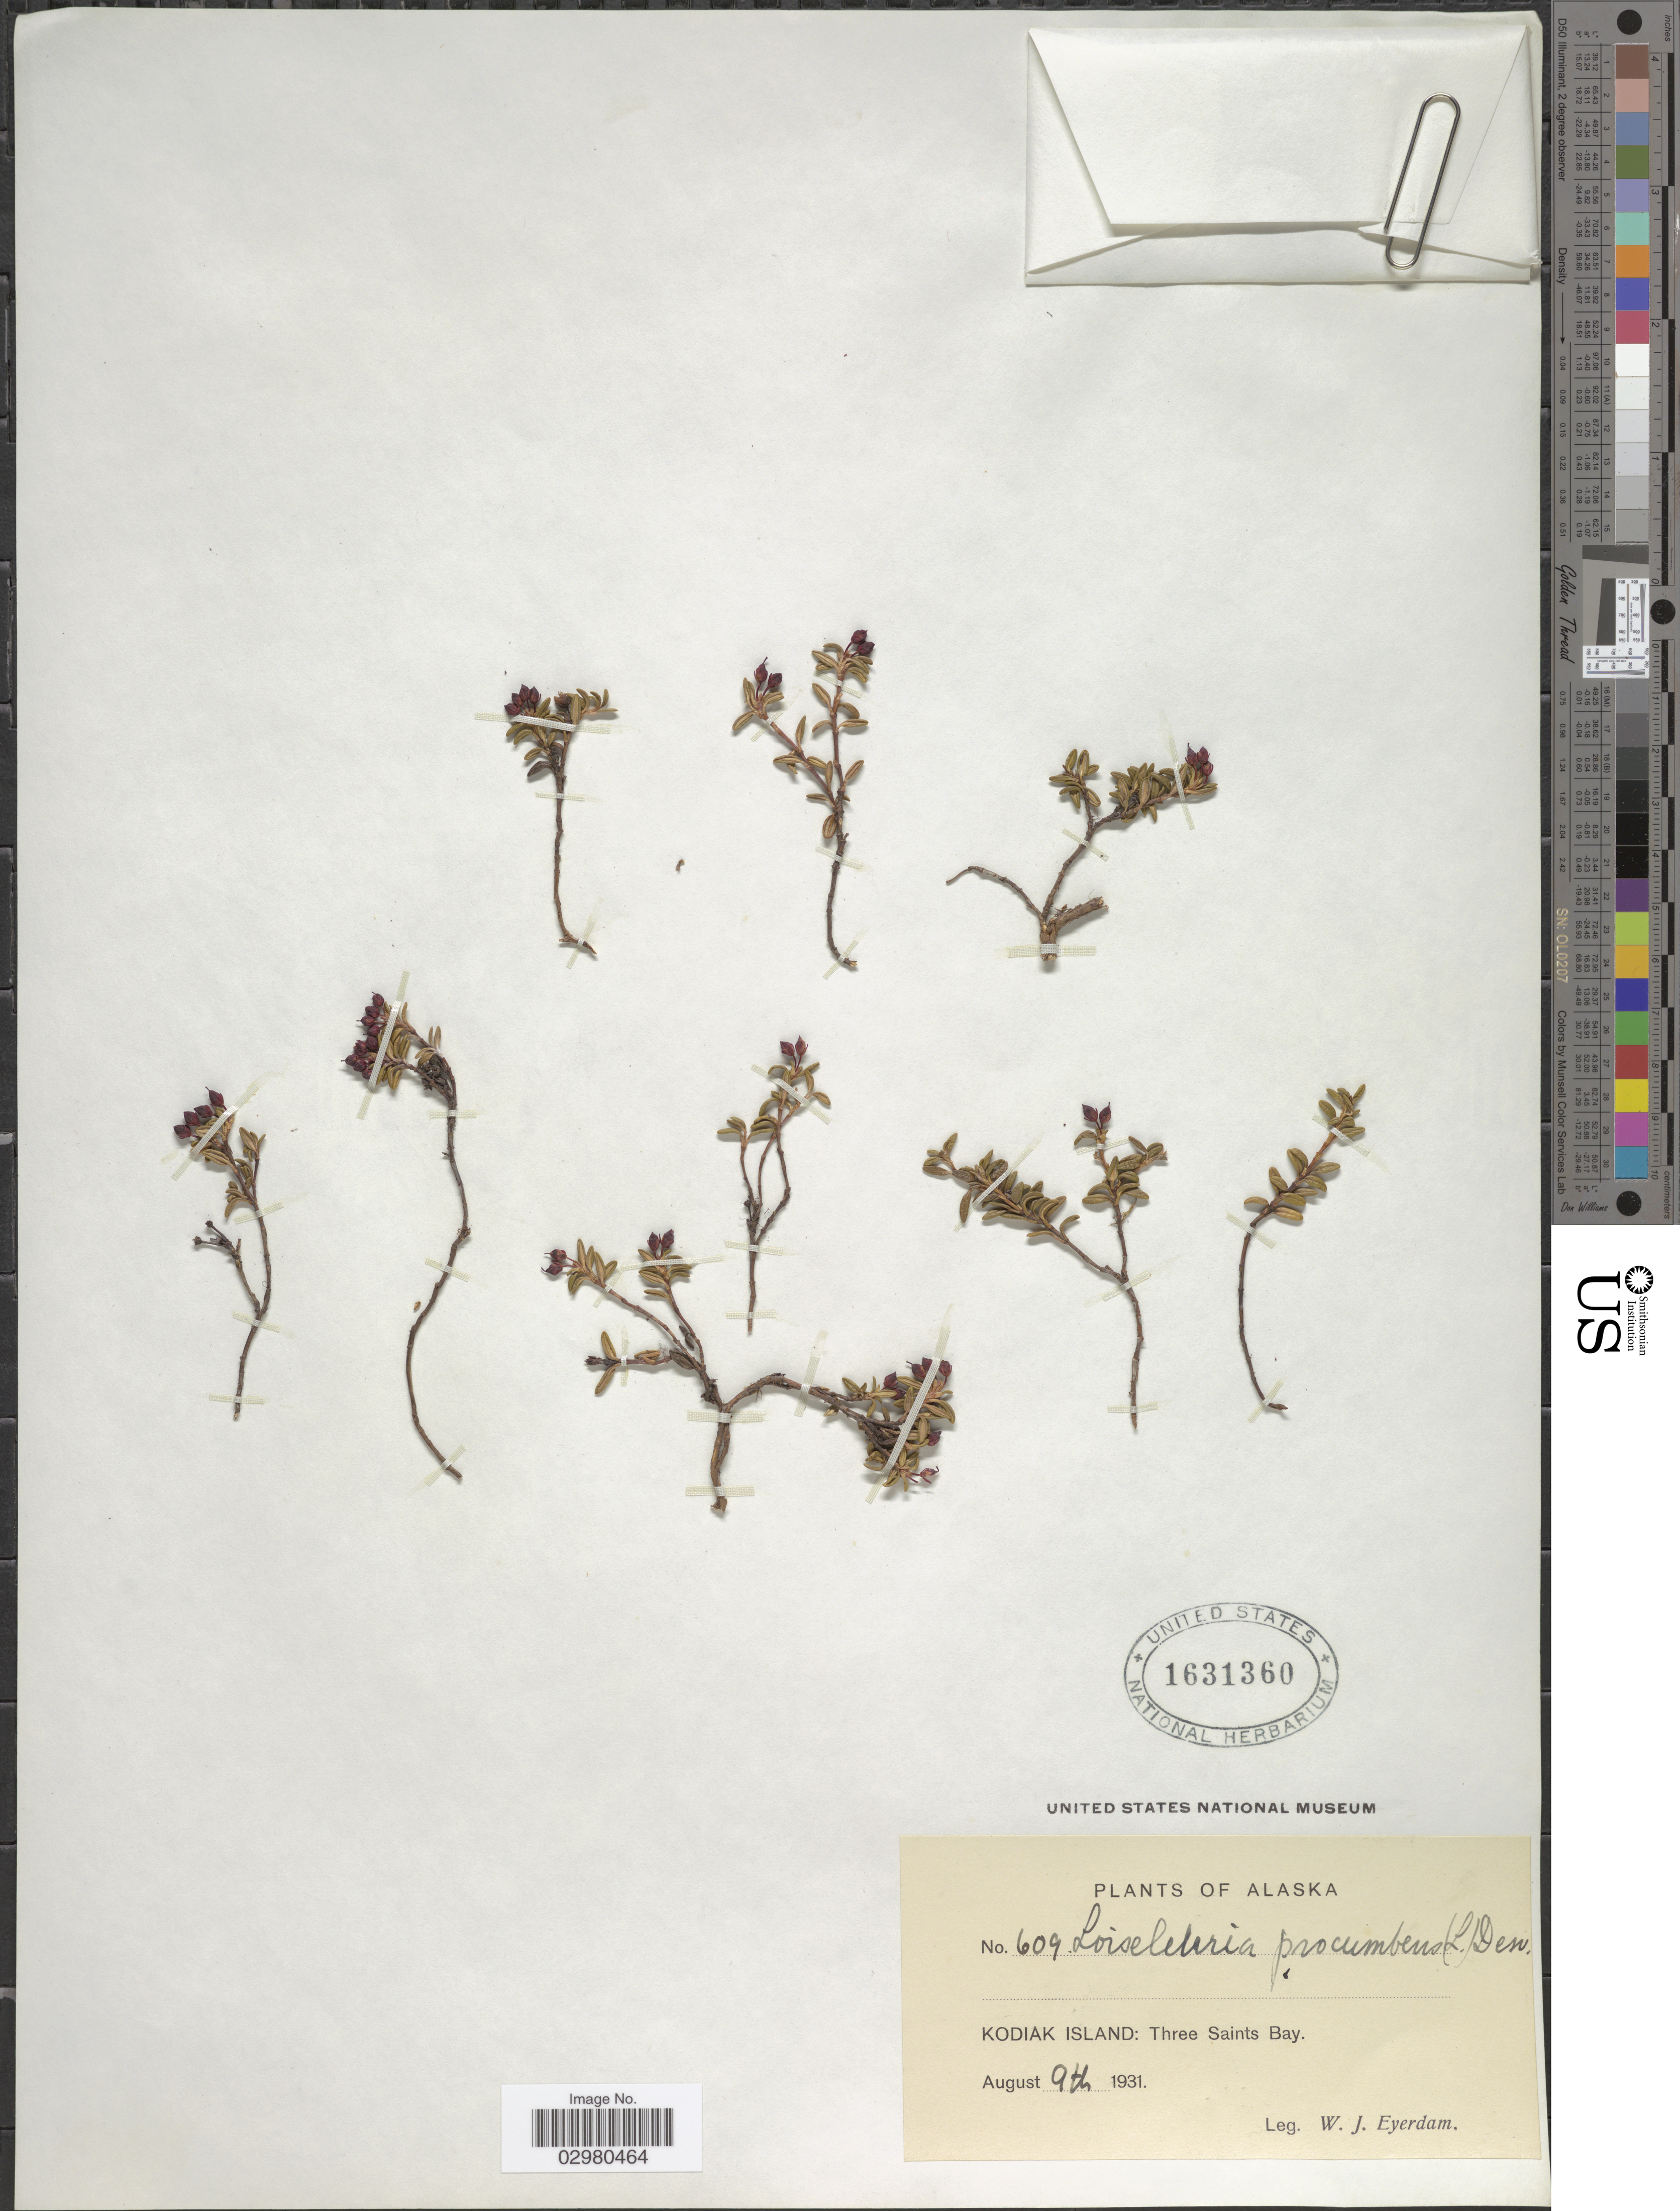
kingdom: Plantae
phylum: Tracheophyta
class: Magnoliopsida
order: Ericales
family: Ericaceae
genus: Loiseleuria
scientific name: Loiseleuria procumbens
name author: (L.) Desv.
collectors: W. J. Eyerdam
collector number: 609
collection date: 1931-08-09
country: United States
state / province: Alaska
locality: Kodiak Island: Three Saints Bay.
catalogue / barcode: US 1631360